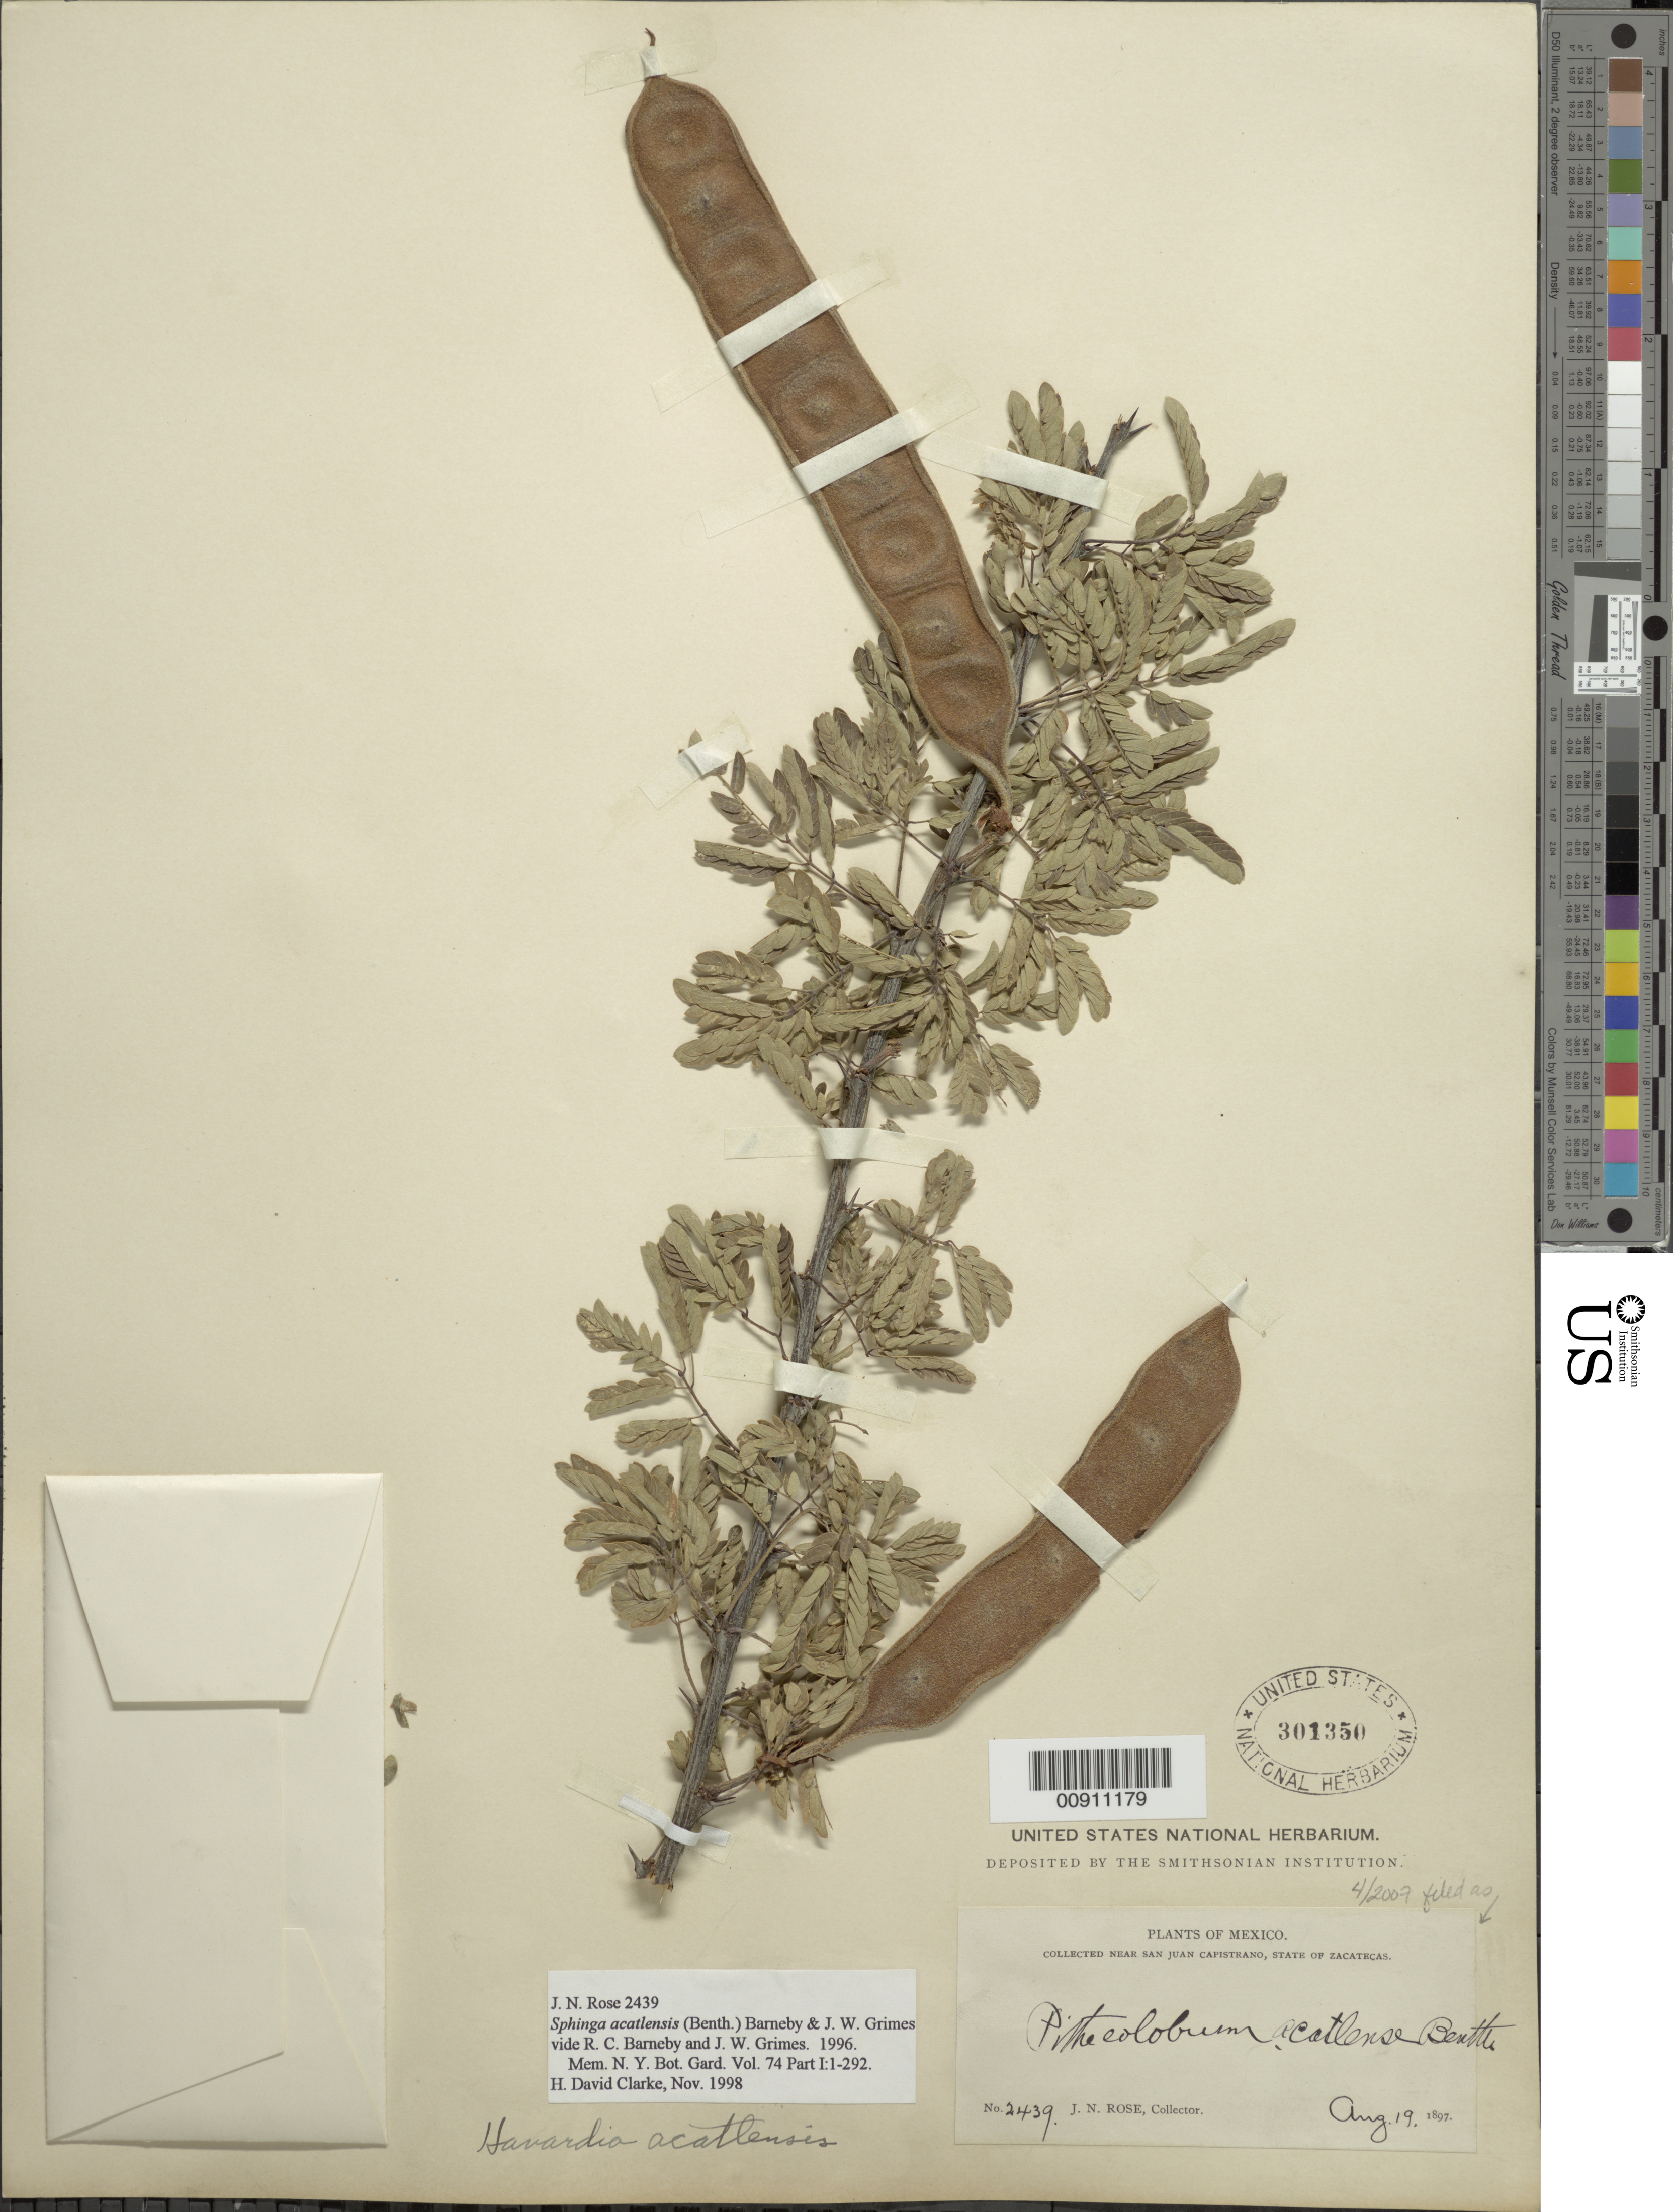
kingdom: Plantae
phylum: Tracheophyta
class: Magnoliopsida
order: Fabales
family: Fabaceae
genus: Sphinga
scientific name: Sphinga acatlensis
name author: (Benth.) Barneby & J.W. Grimes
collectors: J. N. Rose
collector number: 2439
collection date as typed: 19 Aug 1897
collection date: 1897-08-19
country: Mexico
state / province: Zacatecas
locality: Near San Juan Capistrano, State of Zacatecas.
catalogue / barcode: US 301350